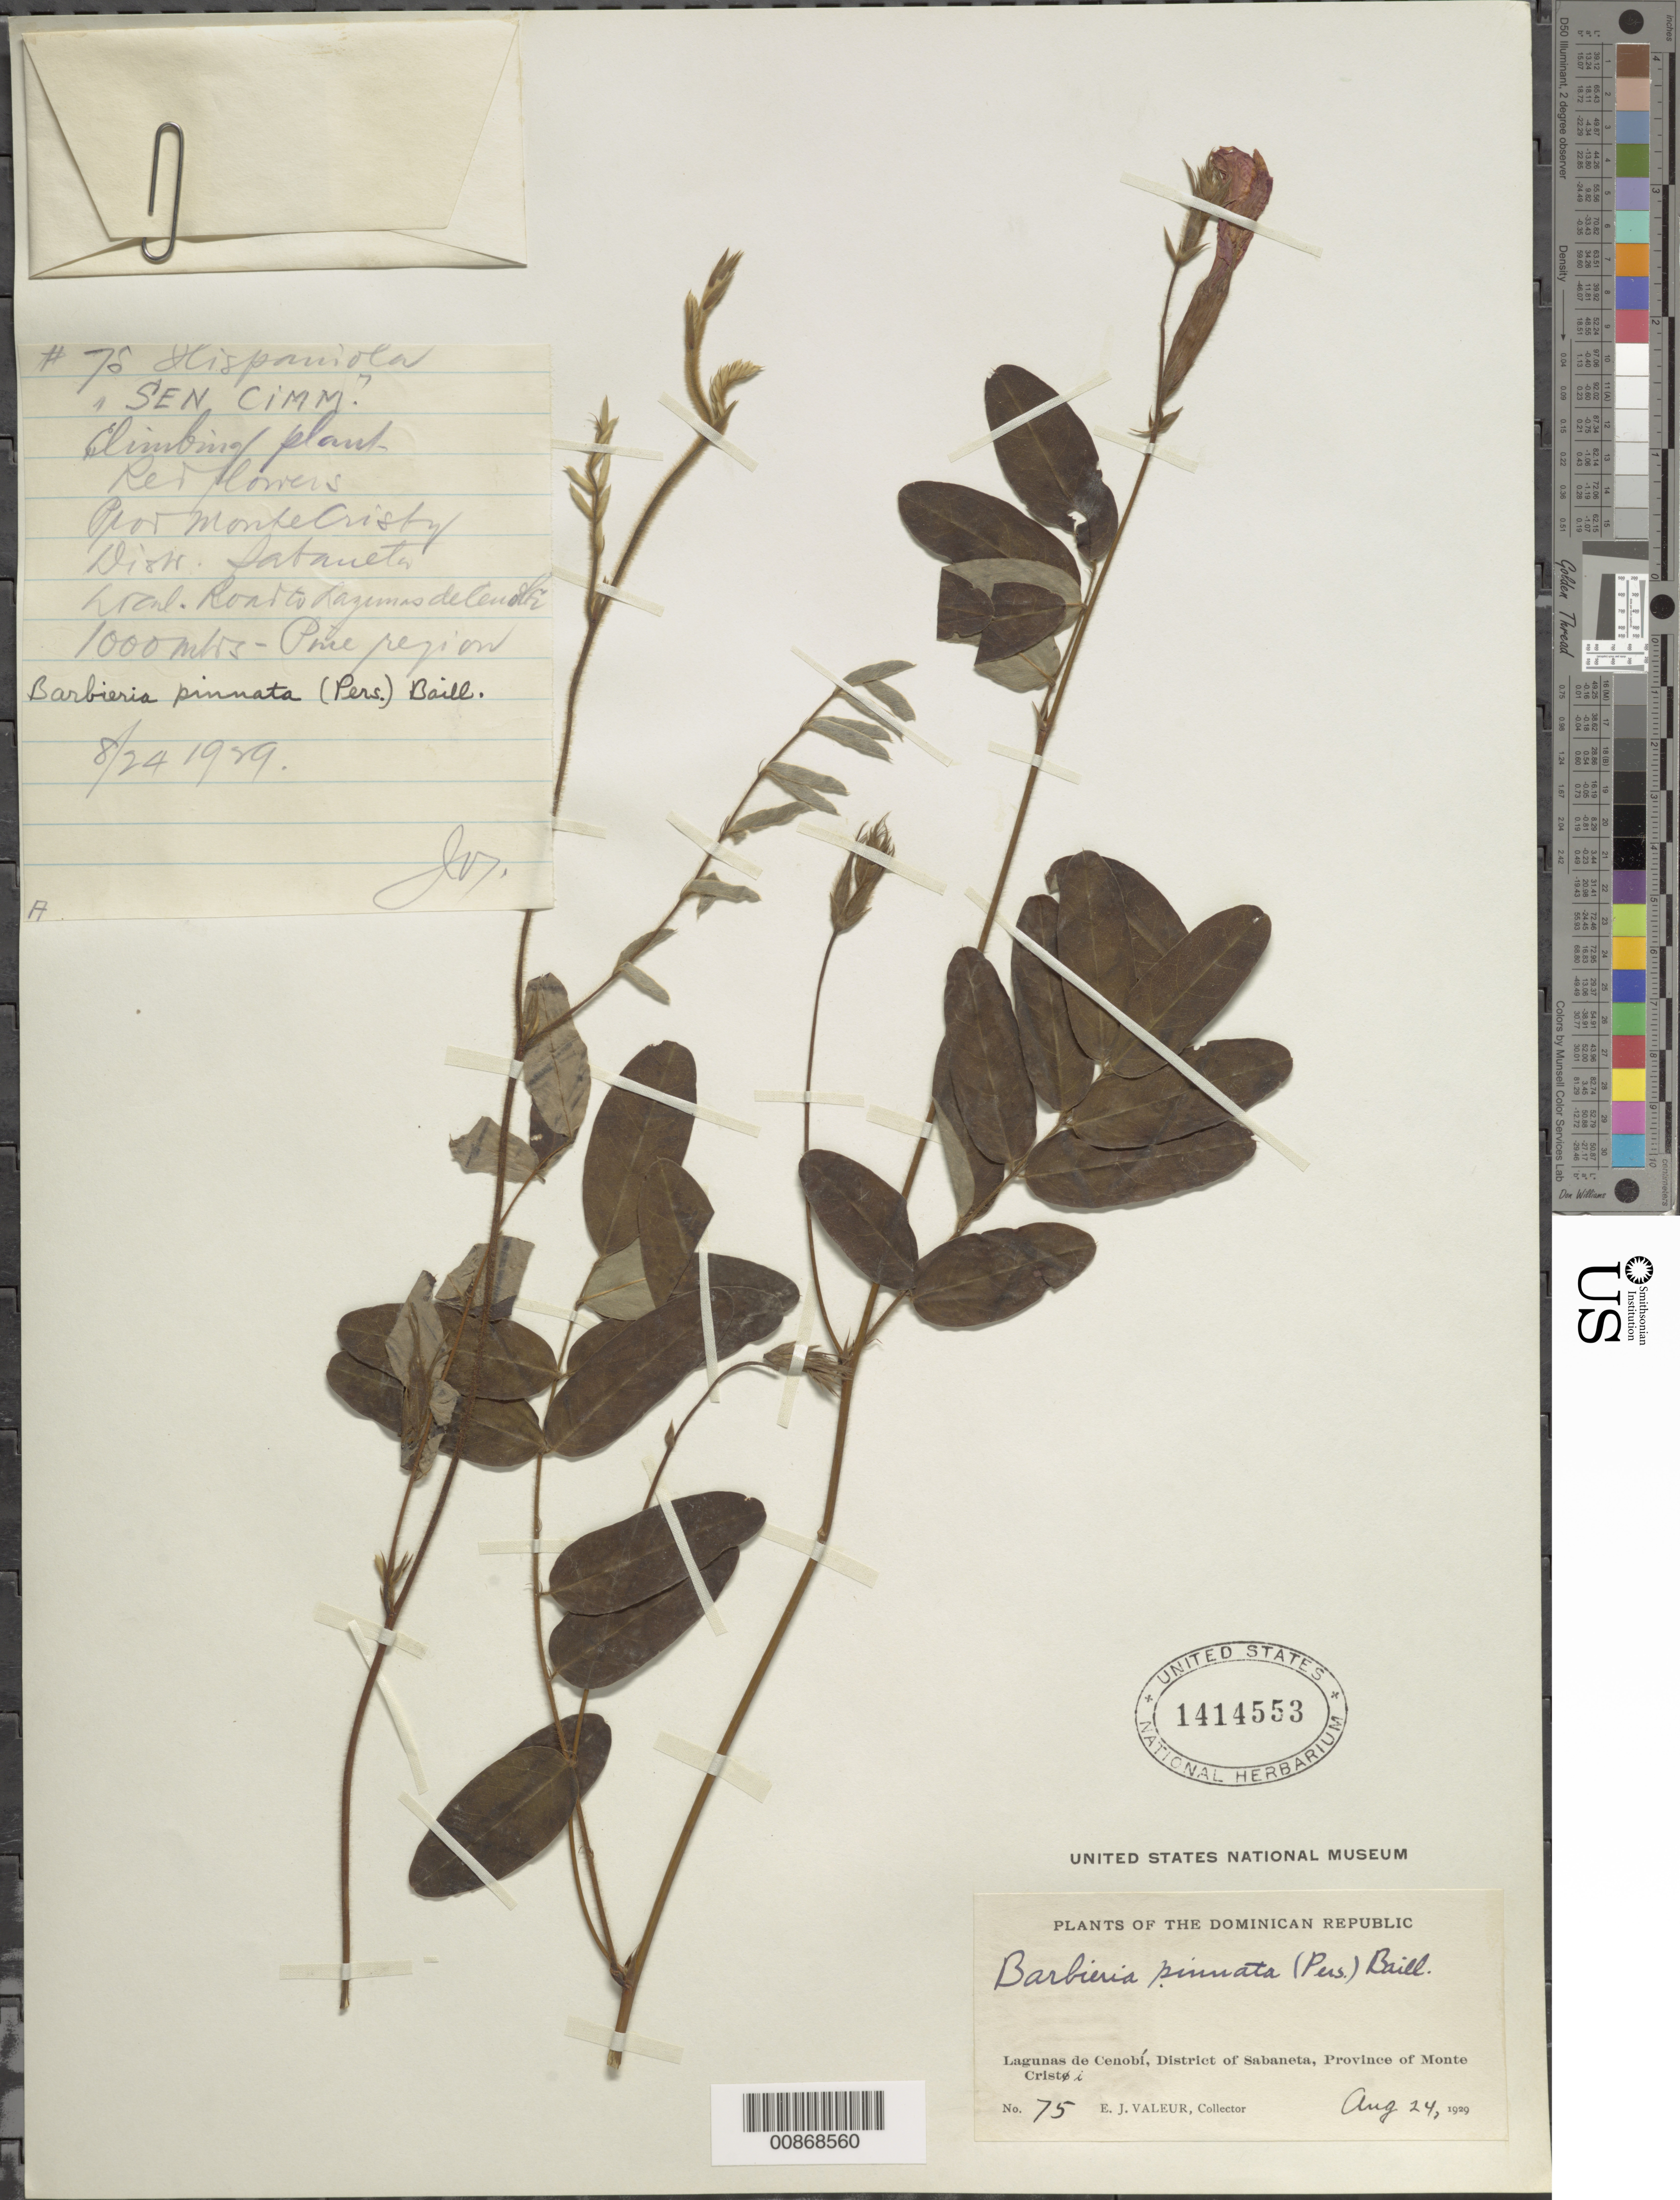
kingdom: Plantae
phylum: Tracheophyta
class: Magnoliopsida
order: Fabales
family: Fabaceae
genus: Barbieria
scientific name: Barbieria pinnata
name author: (Pers.) Baill.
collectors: E. Valeur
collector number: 75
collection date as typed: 24 Aug 1929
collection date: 1929-08-24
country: Dominican Republic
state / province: Monte Cristi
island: Hispaniola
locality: Road to Lagunas de Cenobi. Distr. Sabaneta.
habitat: Pine region.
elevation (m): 1000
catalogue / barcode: US 1414553